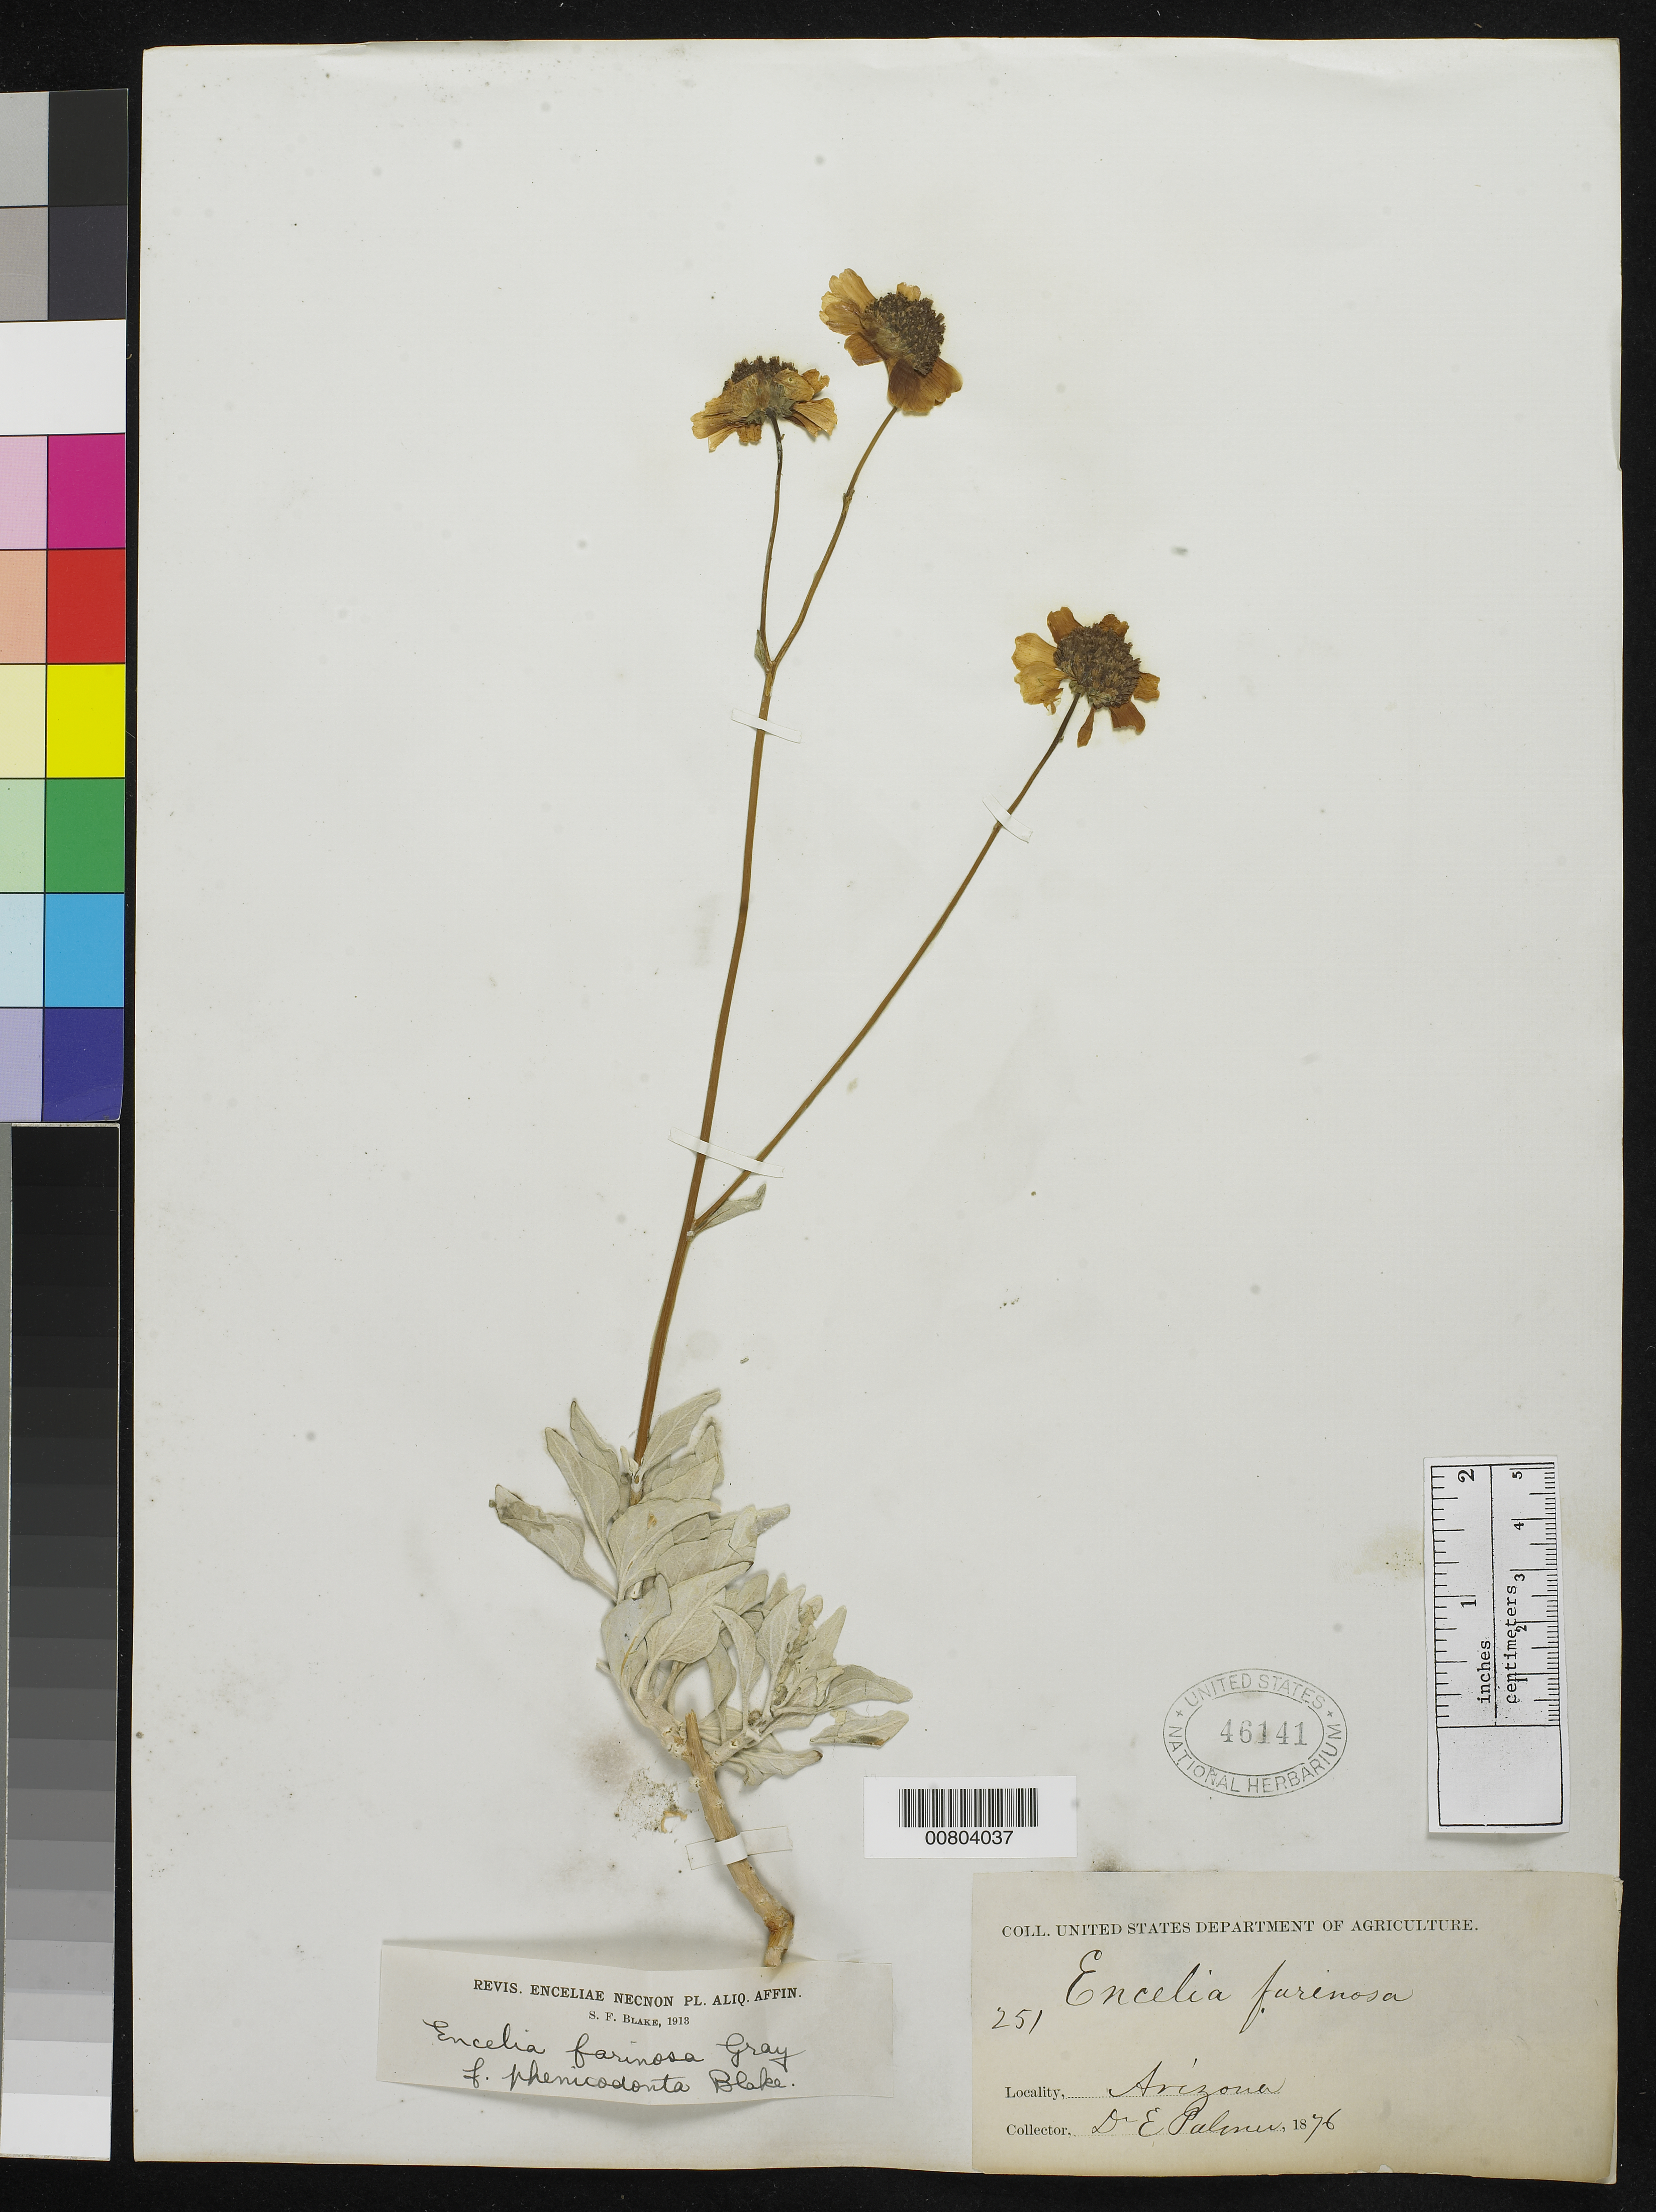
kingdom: Plantae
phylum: Tracheophyta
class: Magnoliopsida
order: Asterales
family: Asteraceae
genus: Encelia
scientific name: Encelia farinosa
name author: A. Gray ex Torr. in Emory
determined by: Blake, Sydney F.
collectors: E. Palmer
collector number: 251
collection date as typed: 1876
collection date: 1876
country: United States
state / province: Arizona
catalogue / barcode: US 46141